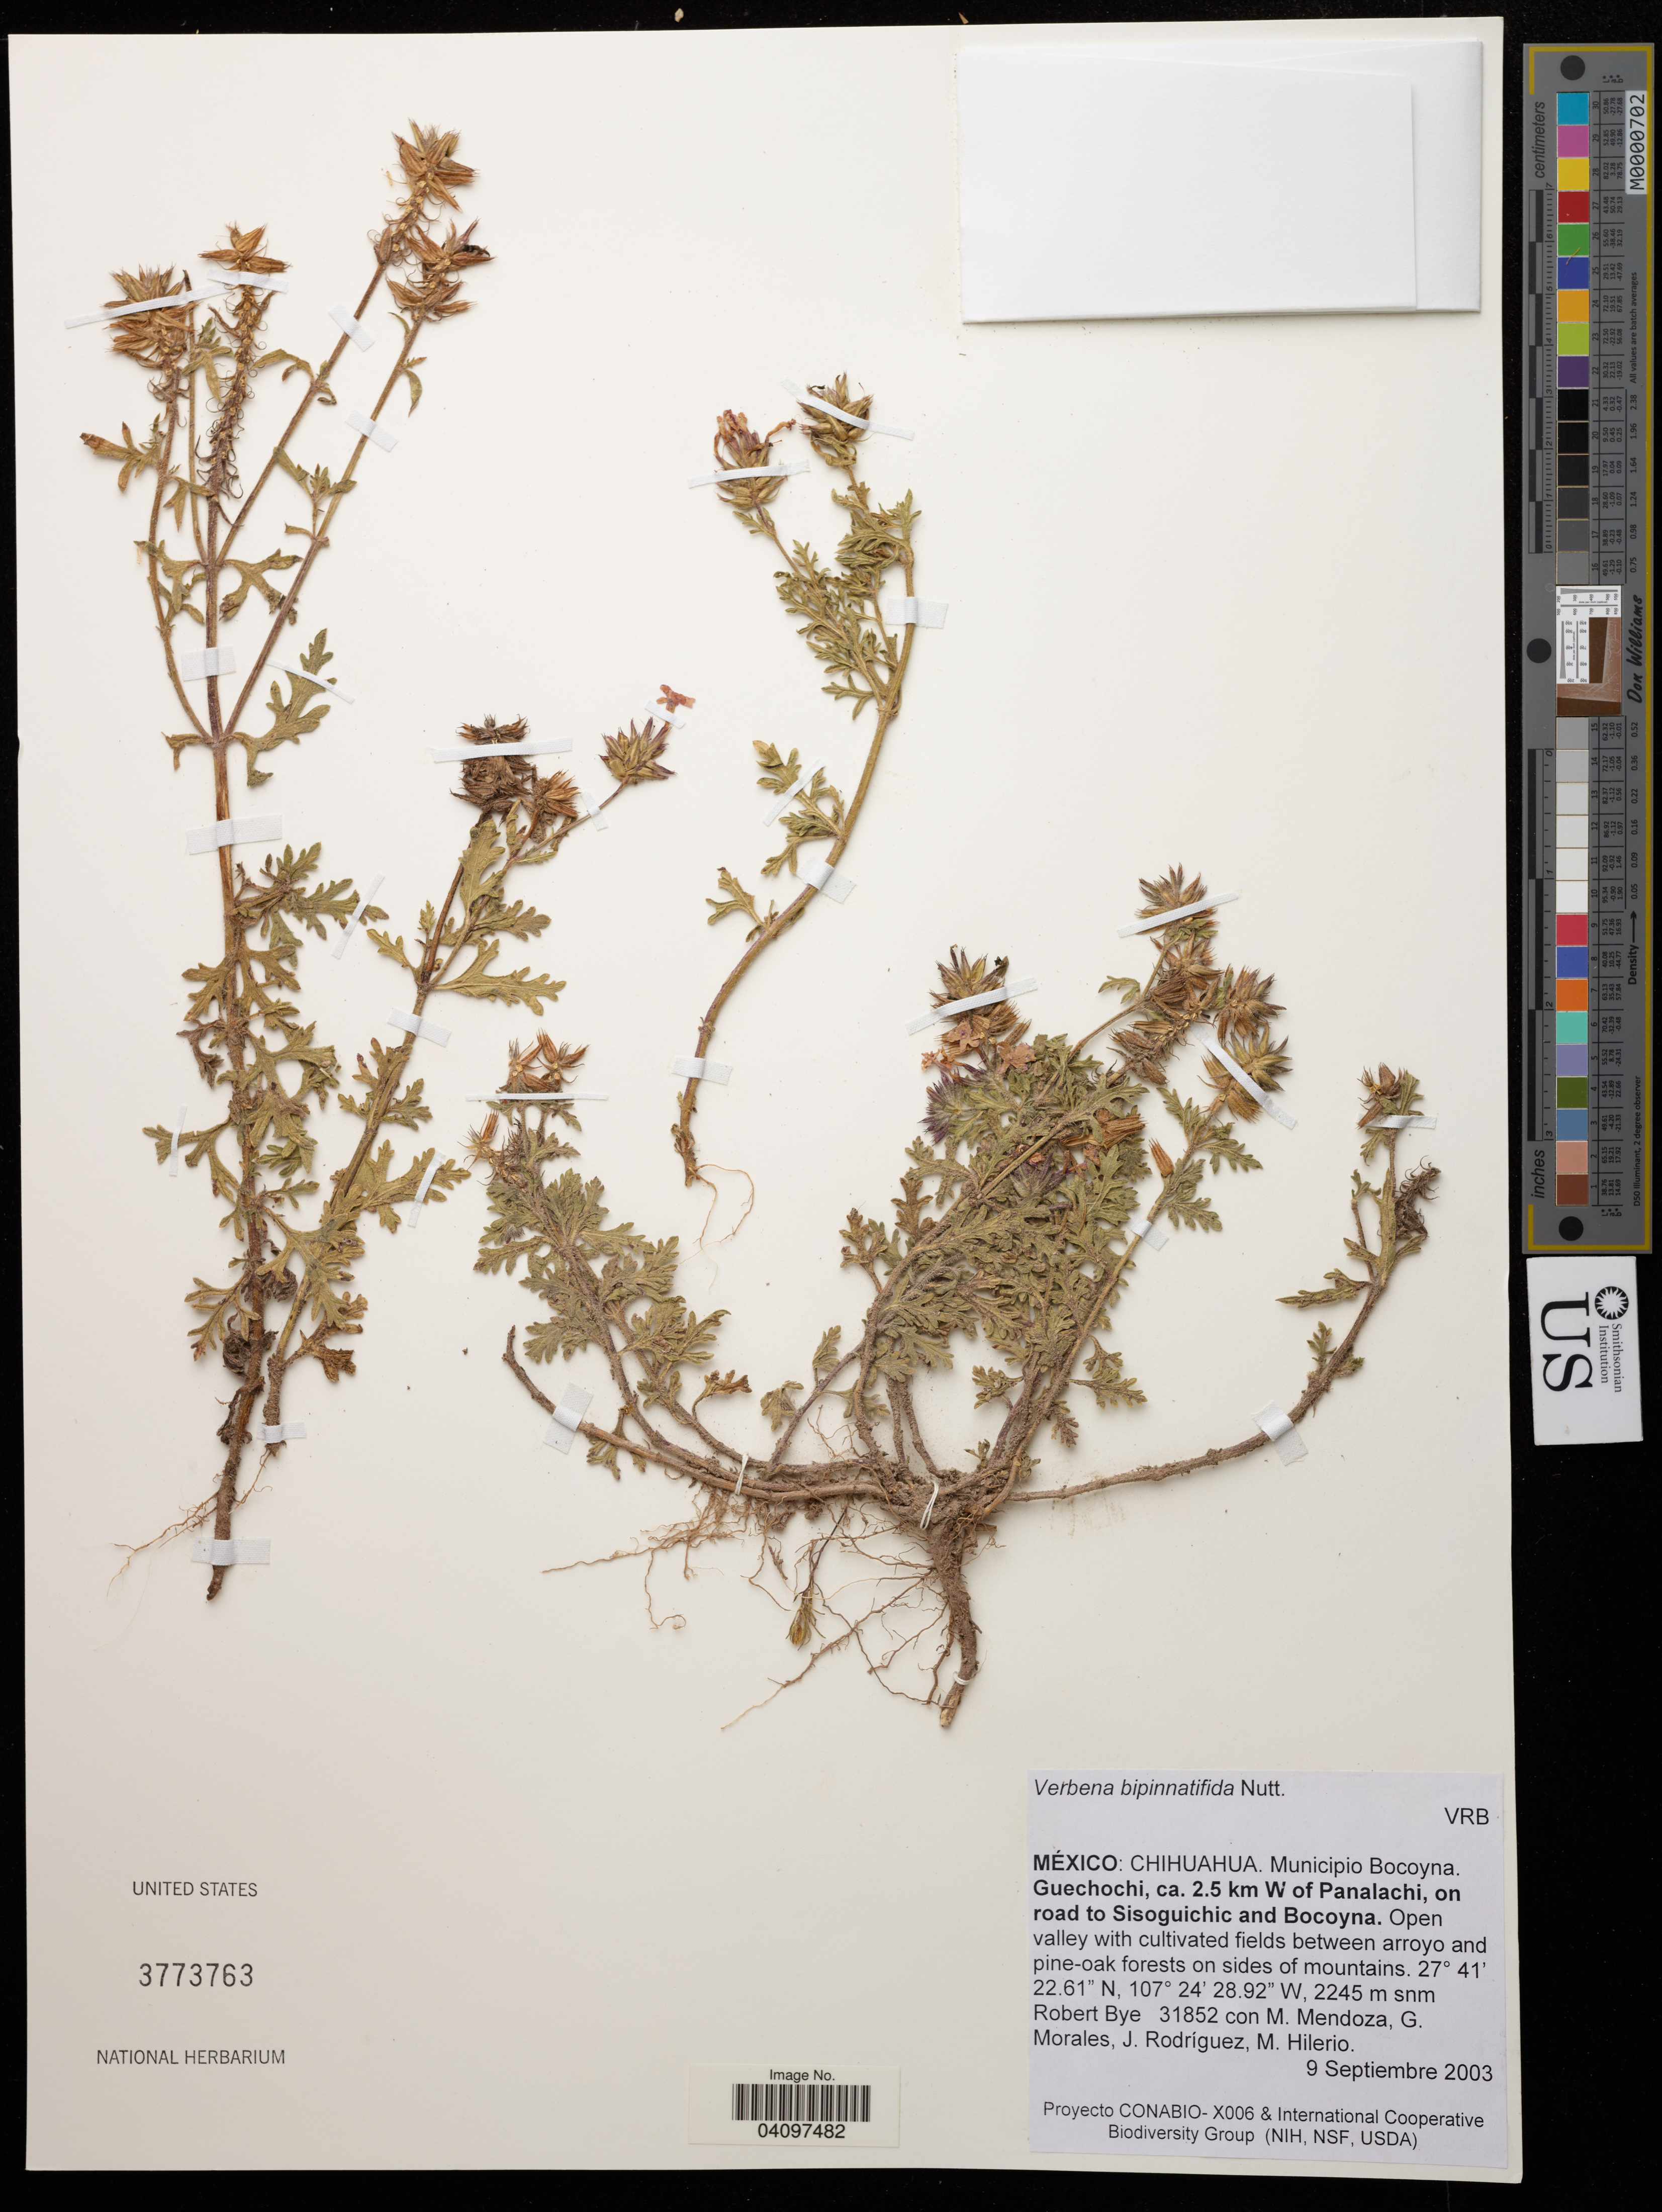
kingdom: Plantae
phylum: Tracheophyta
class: Magnoliopsida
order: Lamiales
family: Verbenaceae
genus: Verbena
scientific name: Verbena bipinnatifida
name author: (Schauer) Nutt.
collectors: R. Bye, M. Mendoza Garcia, Morales & J. Rodríguez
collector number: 31852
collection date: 2003-09-09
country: Mexico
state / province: Chihuahua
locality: Municipio Bocoyna. Guechochi, ca. 2.5 km W of Panalachi, on road to Sisoguichic and Bocoyna.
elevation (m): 2245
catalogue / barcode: US 3773763